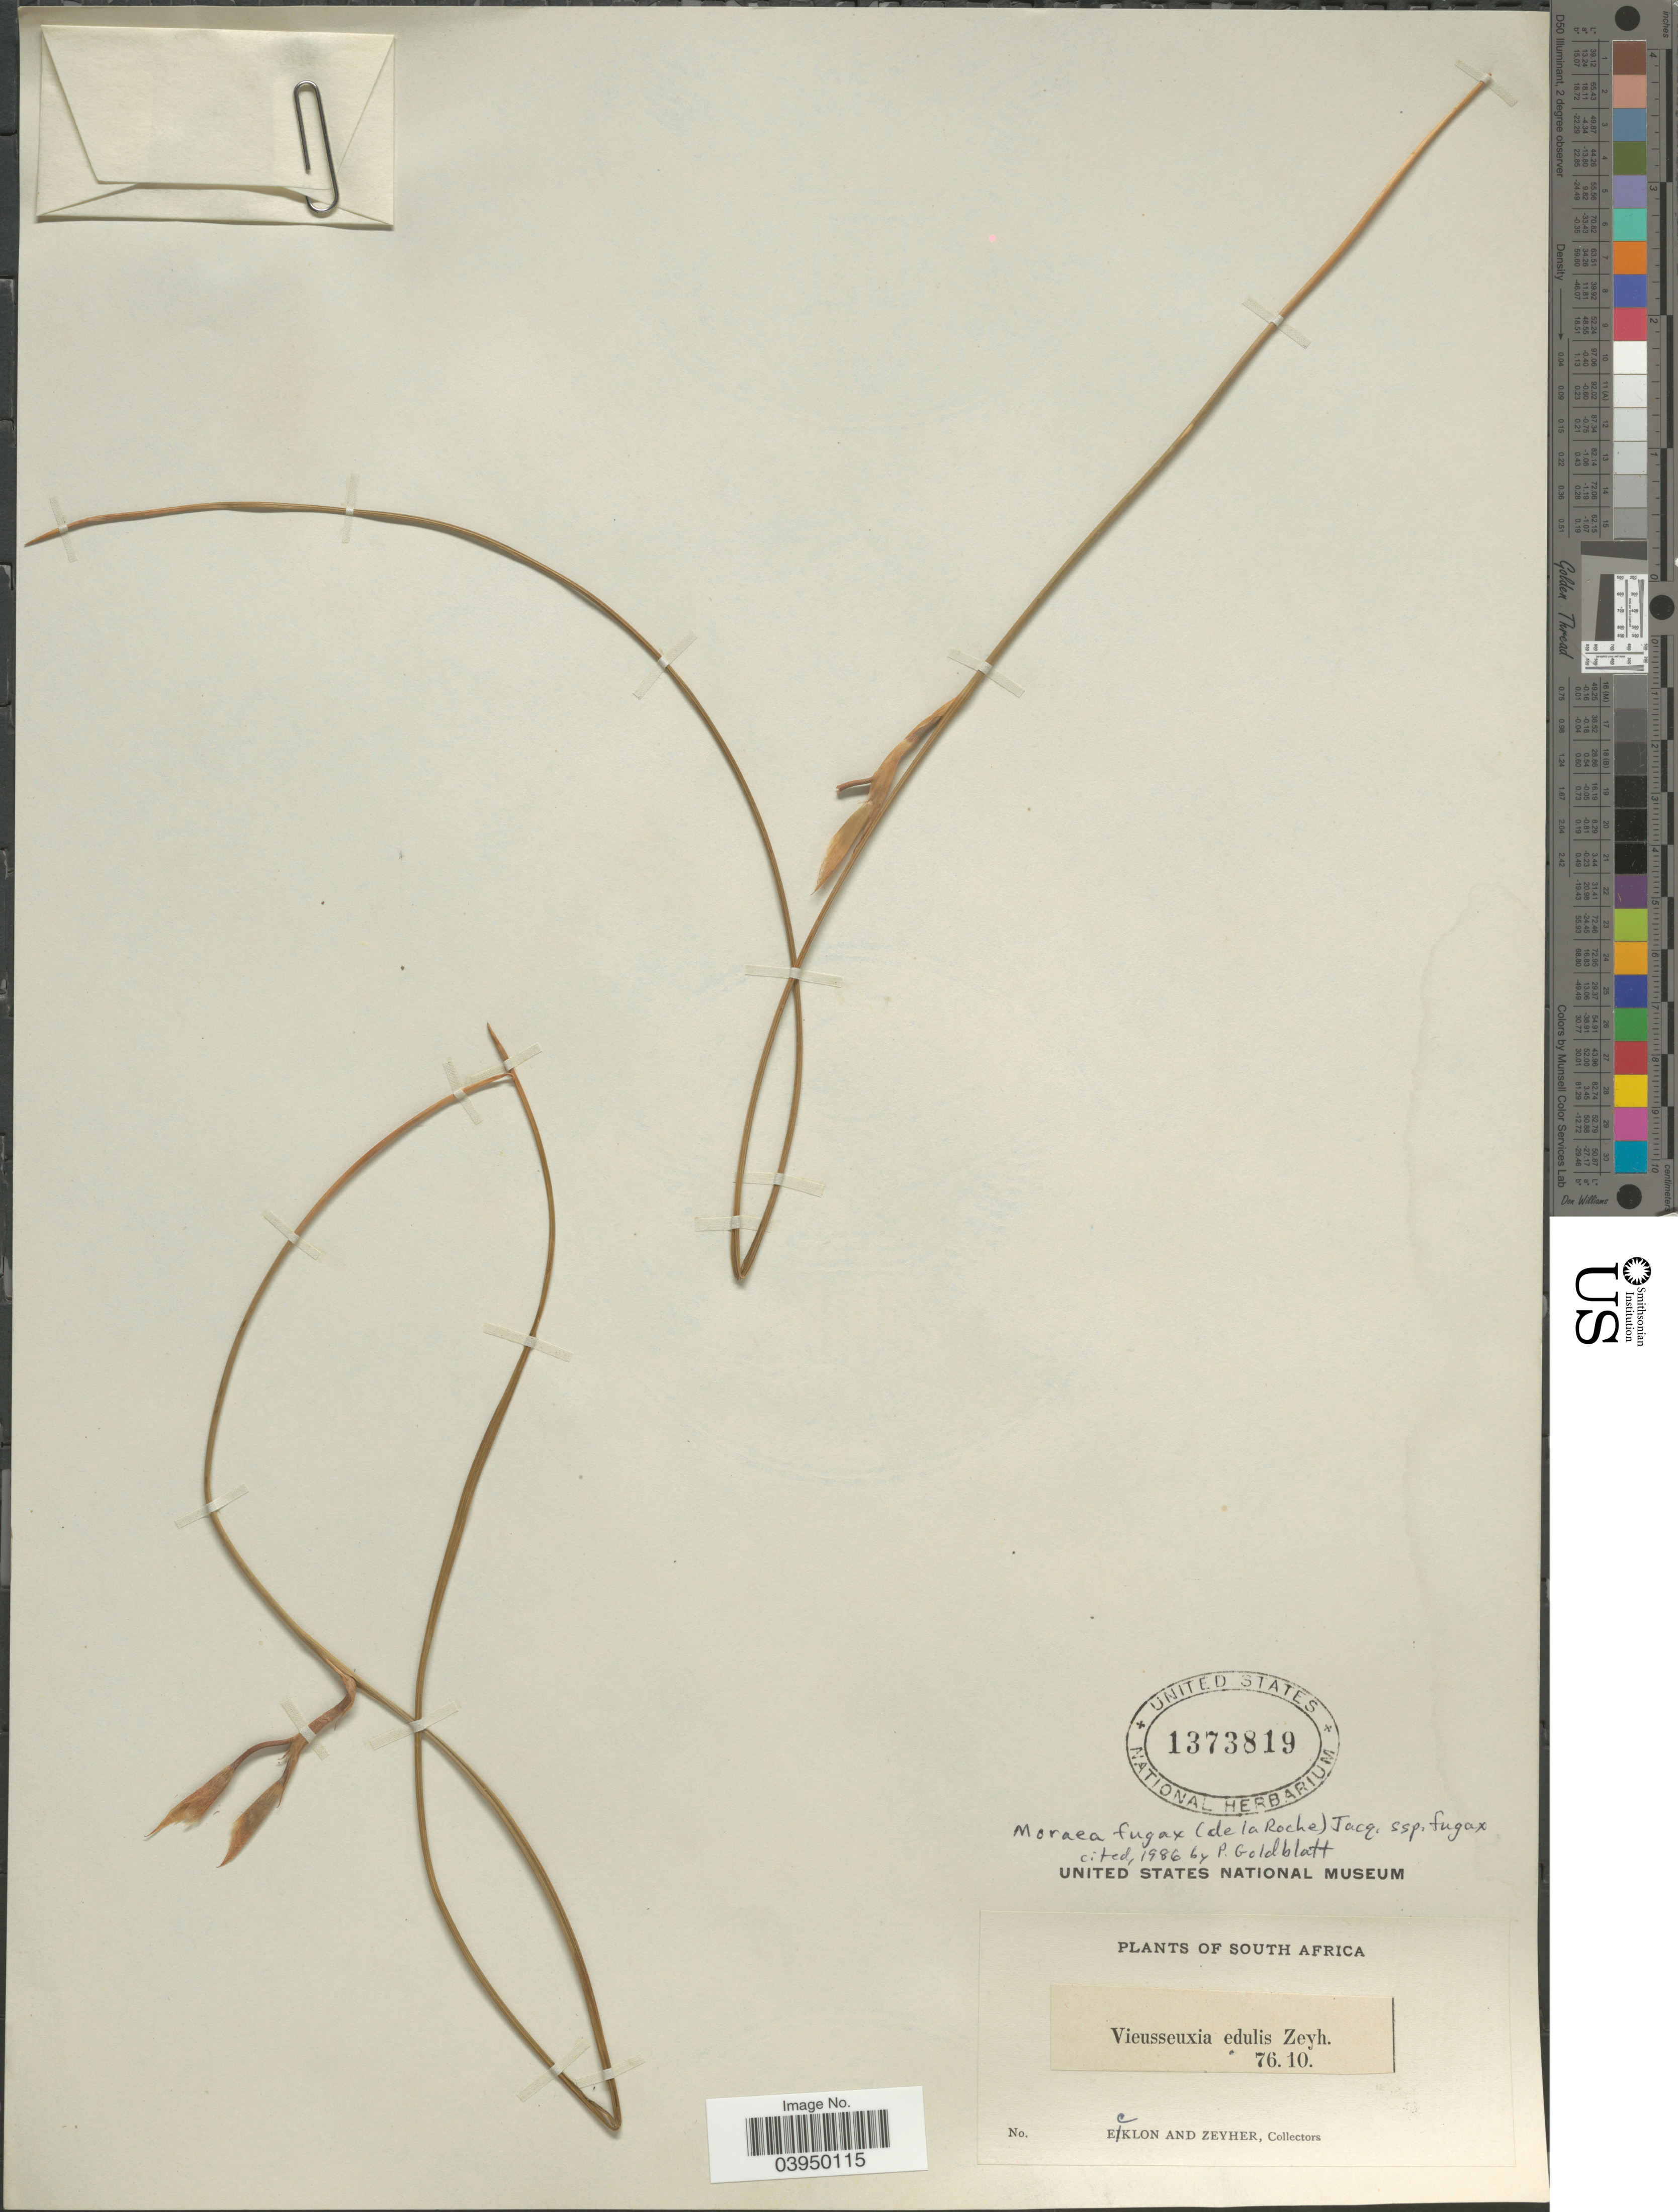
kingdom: Plantae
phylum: Tracheophyta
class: Liliopsida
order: Asparagales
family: Iridaceae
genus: Moraea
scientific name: Moraea fugax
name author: (D. Delaroche) Jacq.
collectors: -. Ecklon & -. Zeyher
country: South Africa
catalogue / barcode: US 1373819